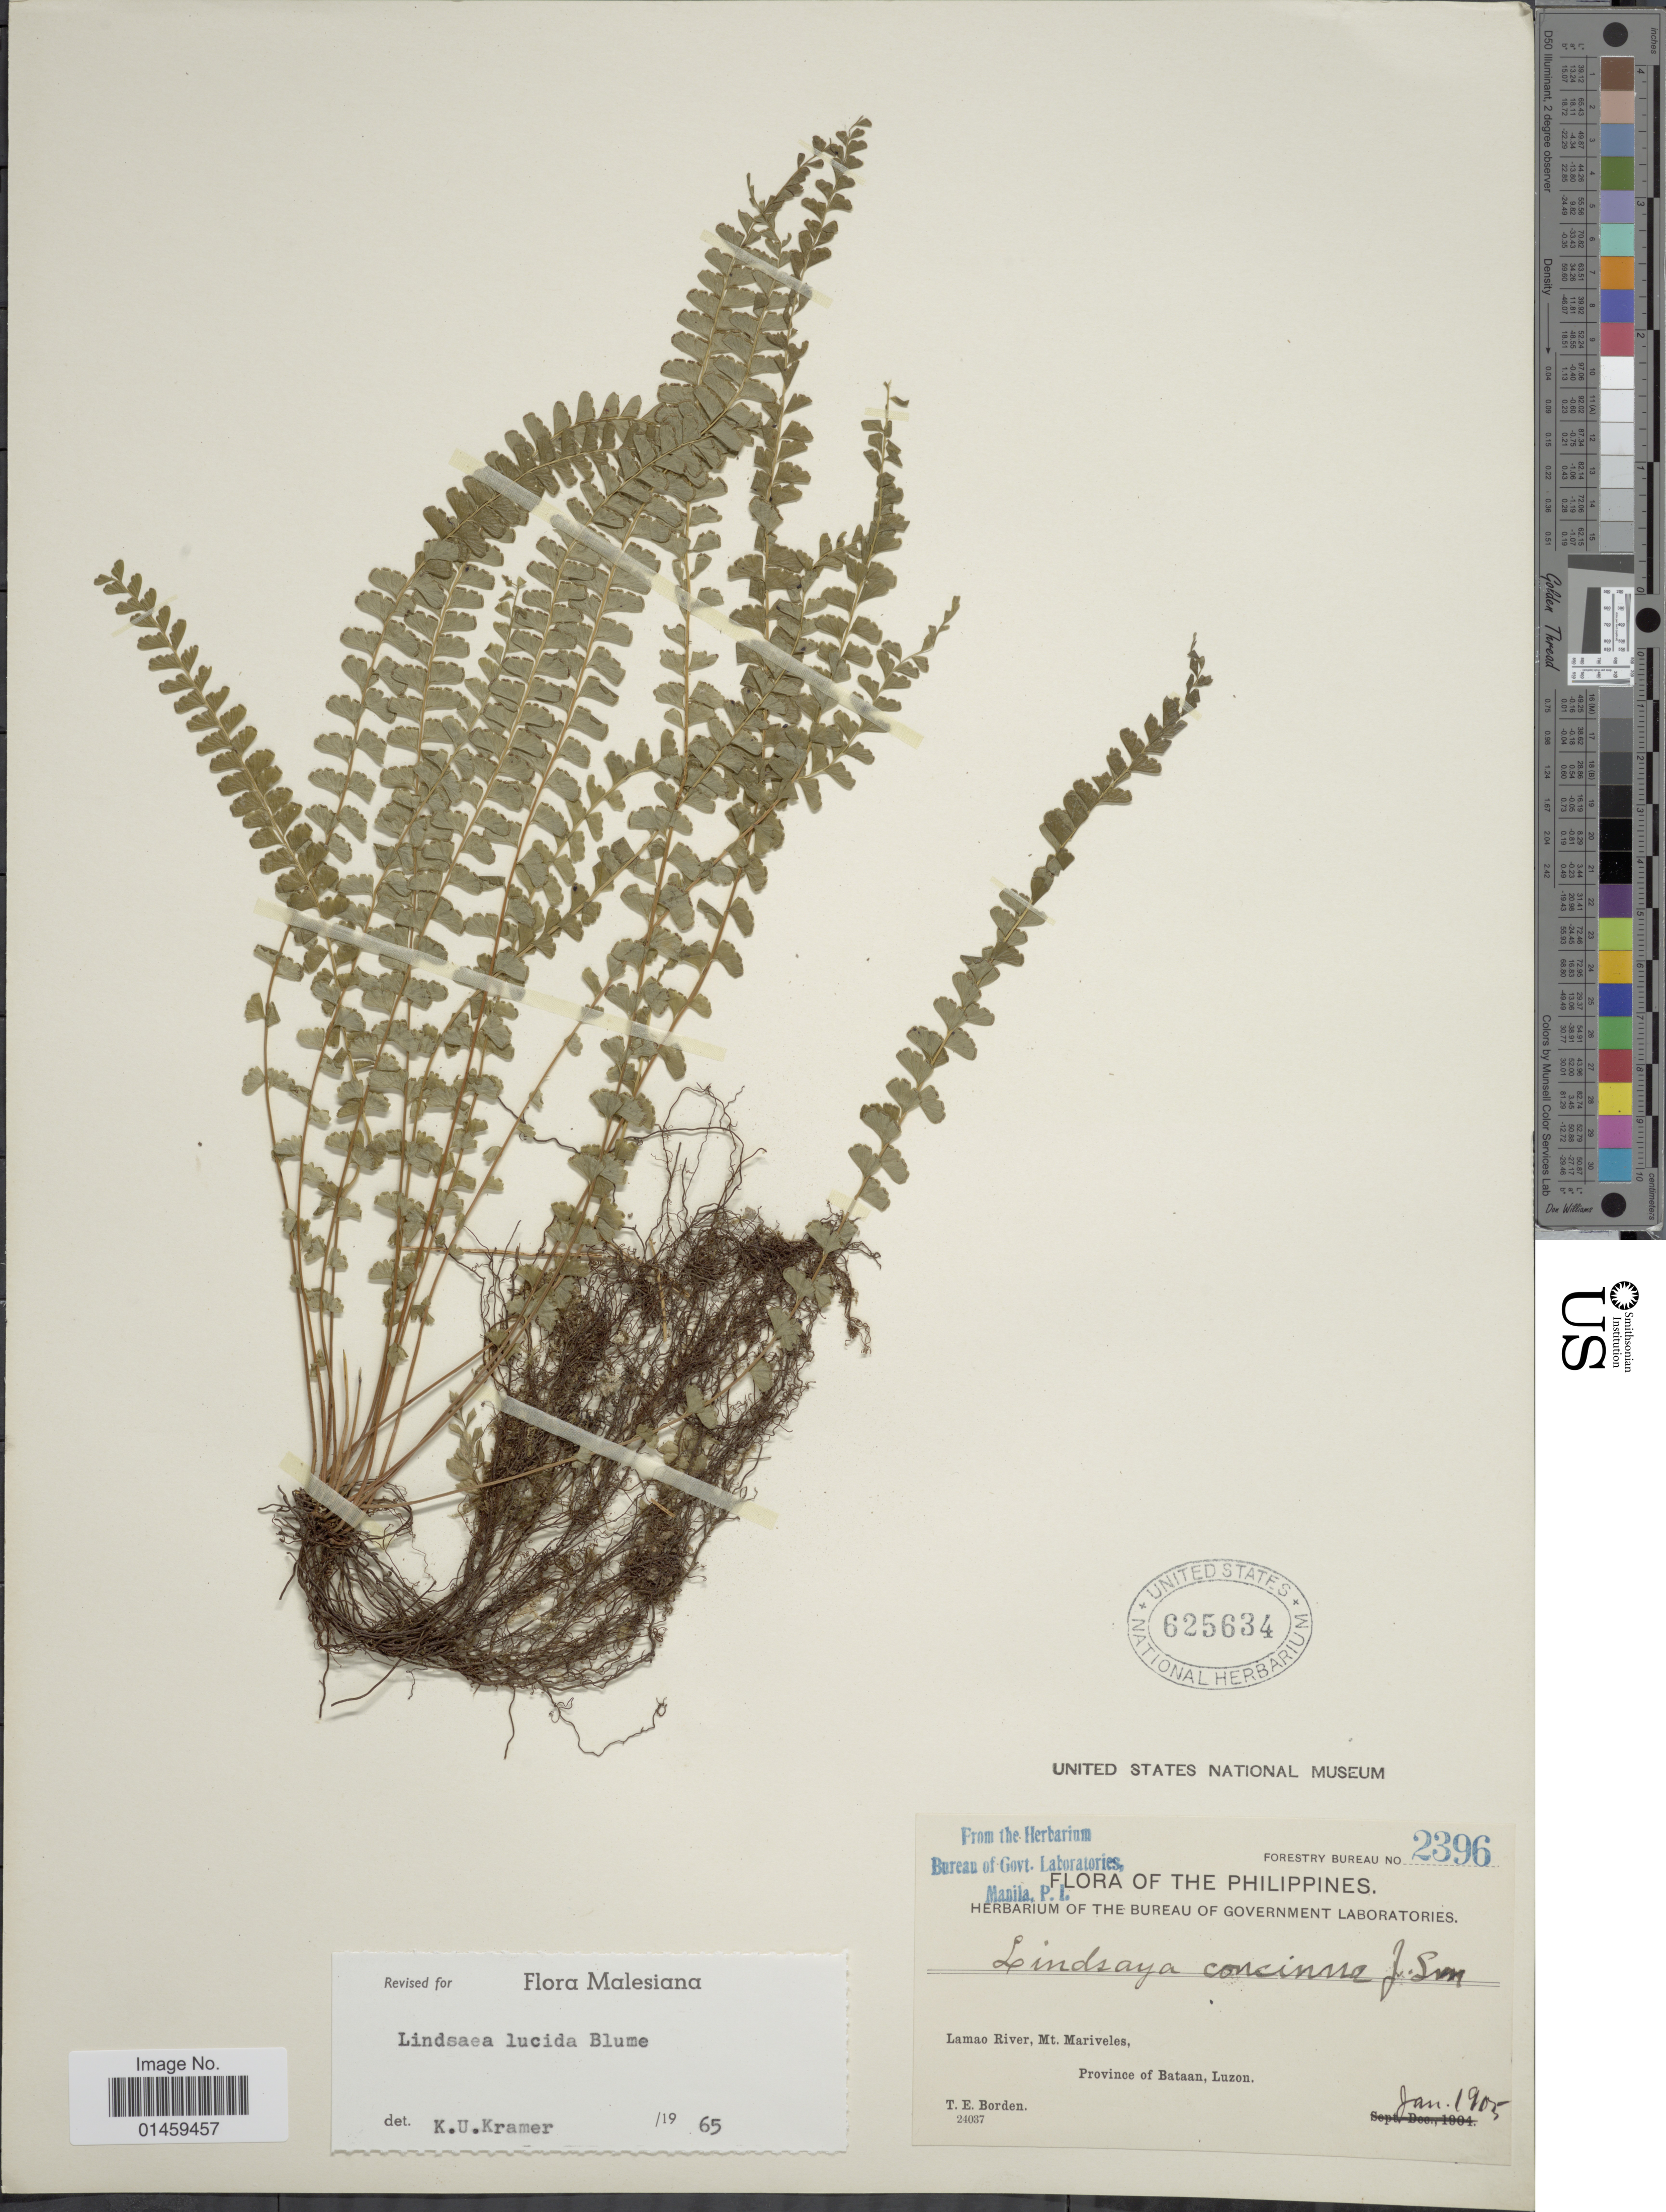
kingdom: Plantae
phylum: Tracheophyta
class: Polypodiopsida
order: Polypodiales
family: Lindsaeaceae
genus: Lindsaea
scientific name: Lindsaea lucida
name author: Blume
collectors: T. E. Borden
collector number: Forestry Bureau 2396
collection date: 1905-01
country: Philippines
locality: Lamao River, Mt. Mariveles, Province of Bataan, Luzon.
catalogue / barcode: US 625634